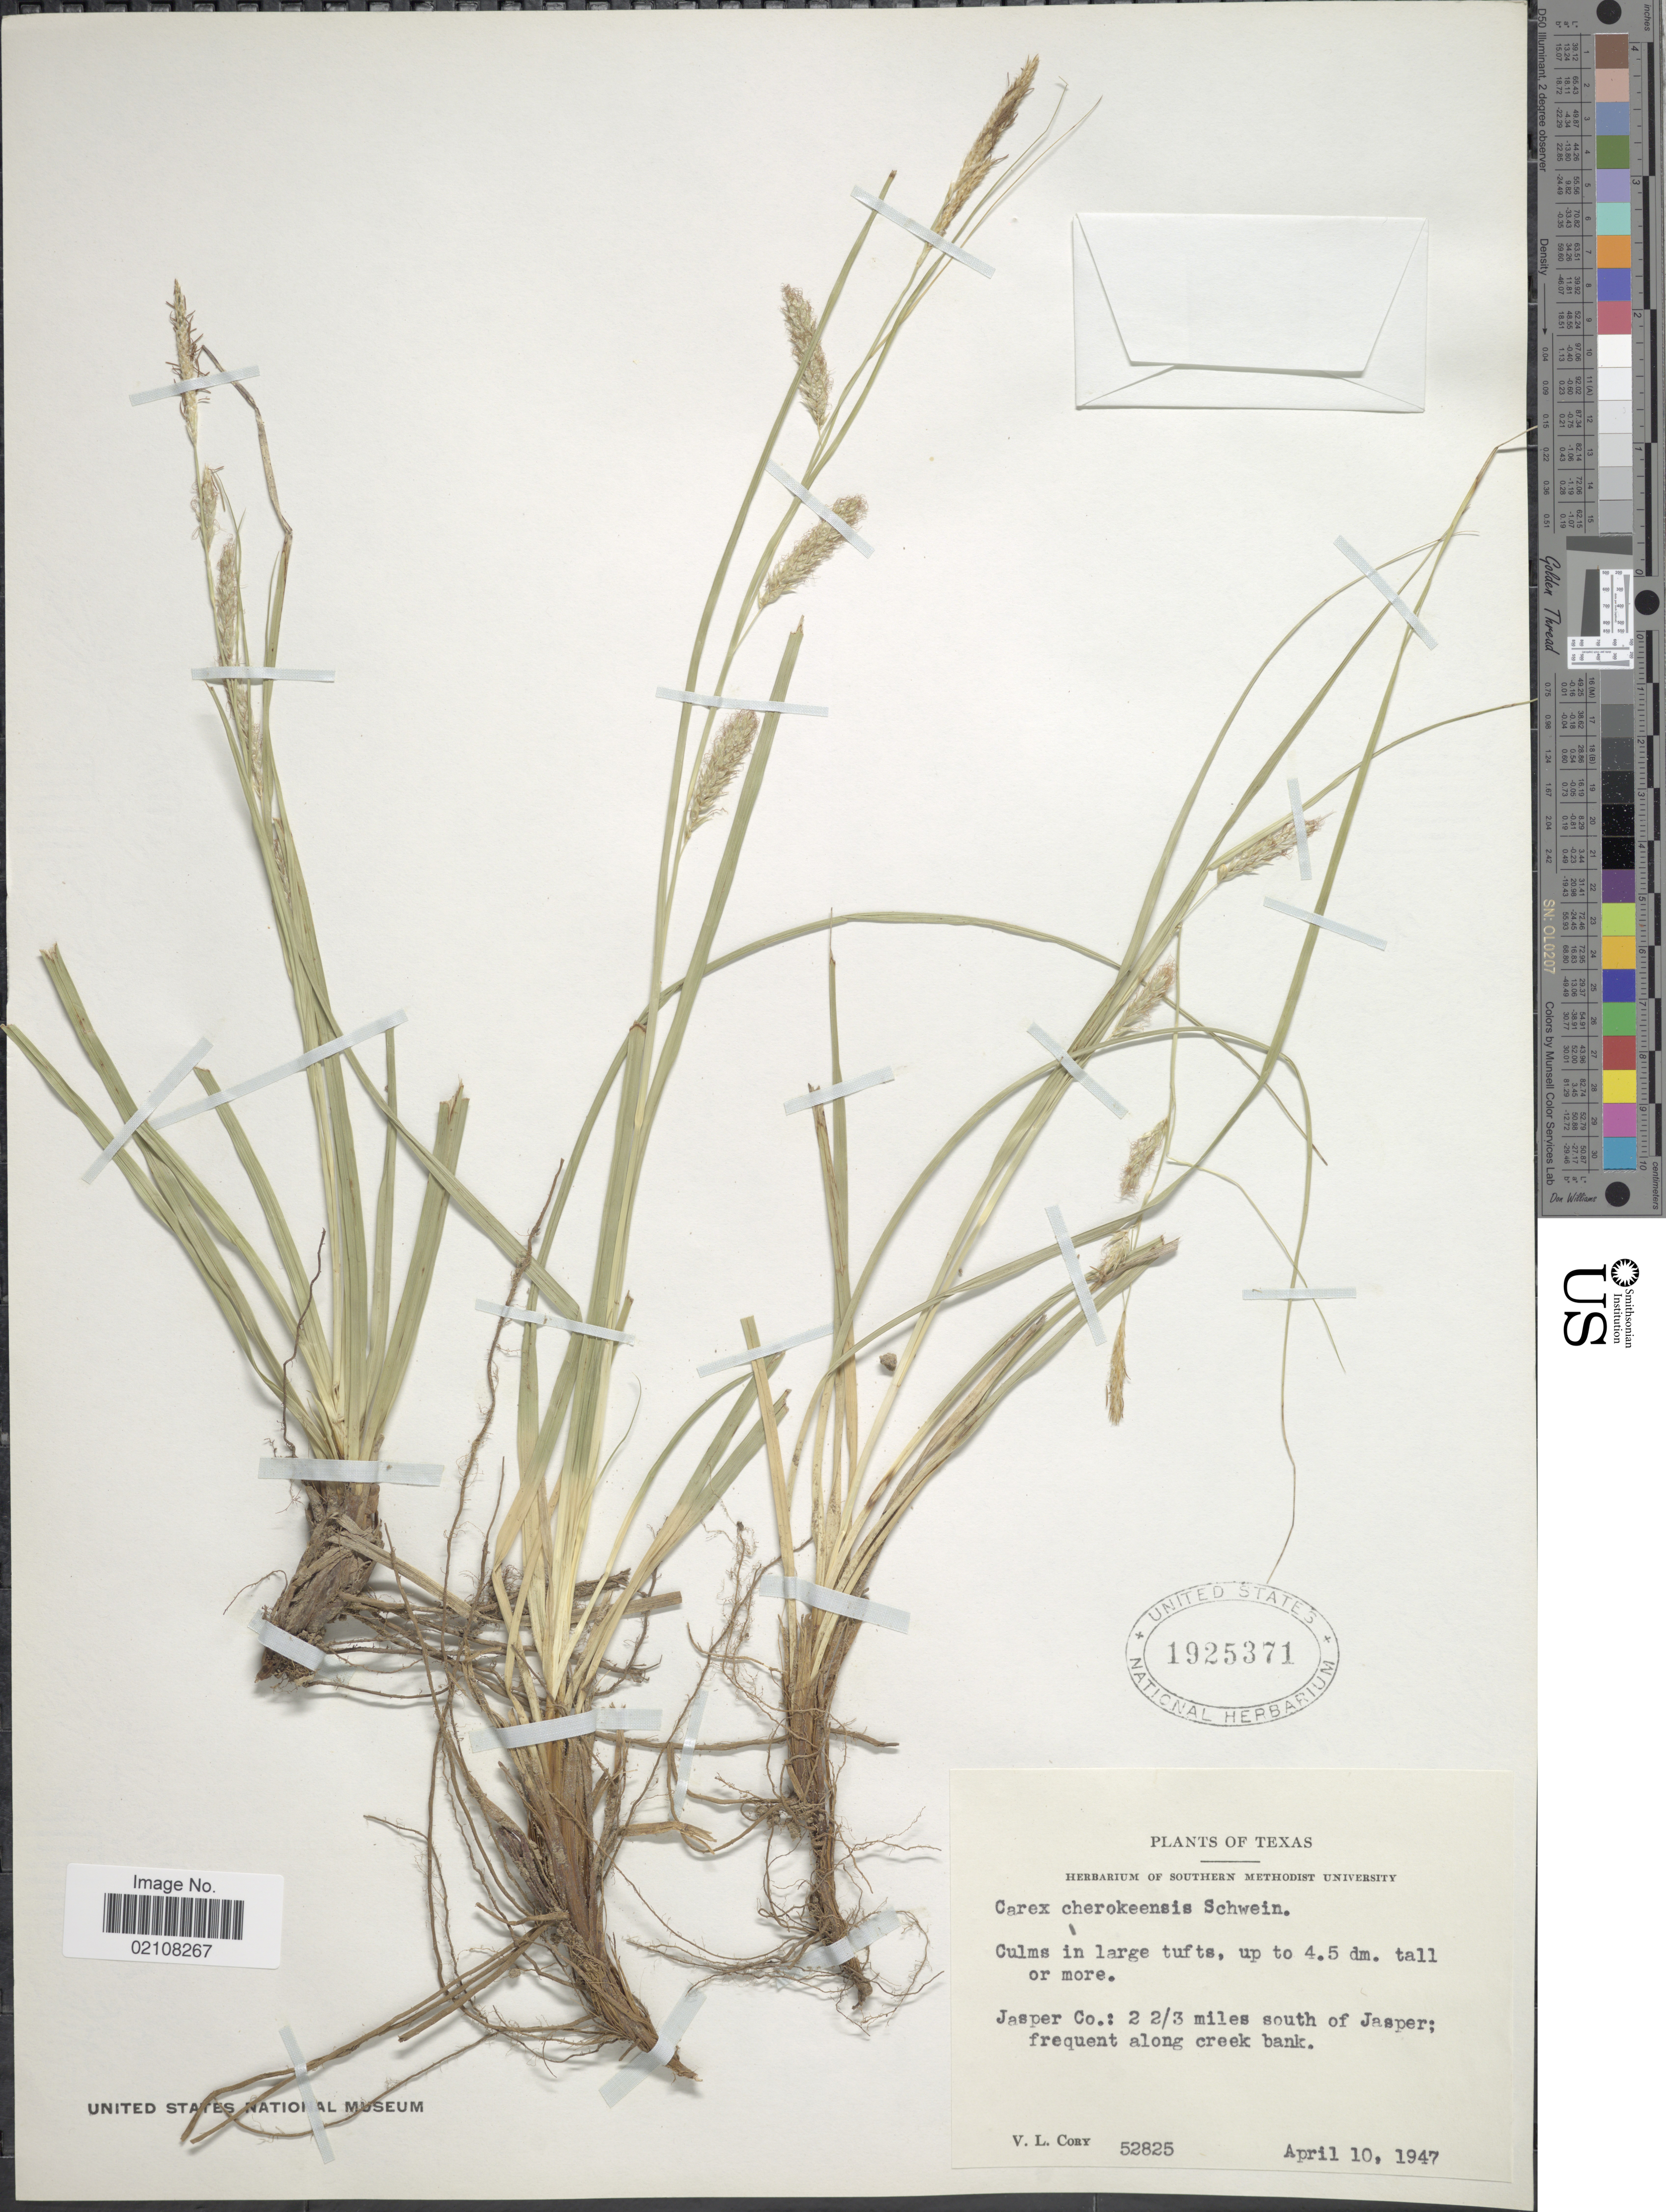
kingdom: Plantae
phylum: Tracheophyta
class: Liliopsida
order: Poales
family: Cyperaceae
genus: Carex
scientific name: Carex cherokeensis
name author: Schwein.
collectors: V. Cory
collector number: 52825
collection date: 1947-04-10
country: United States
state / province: Texas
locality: Jasper Co: 2 2/3 miles south of Jasper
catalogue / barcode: US 1925371